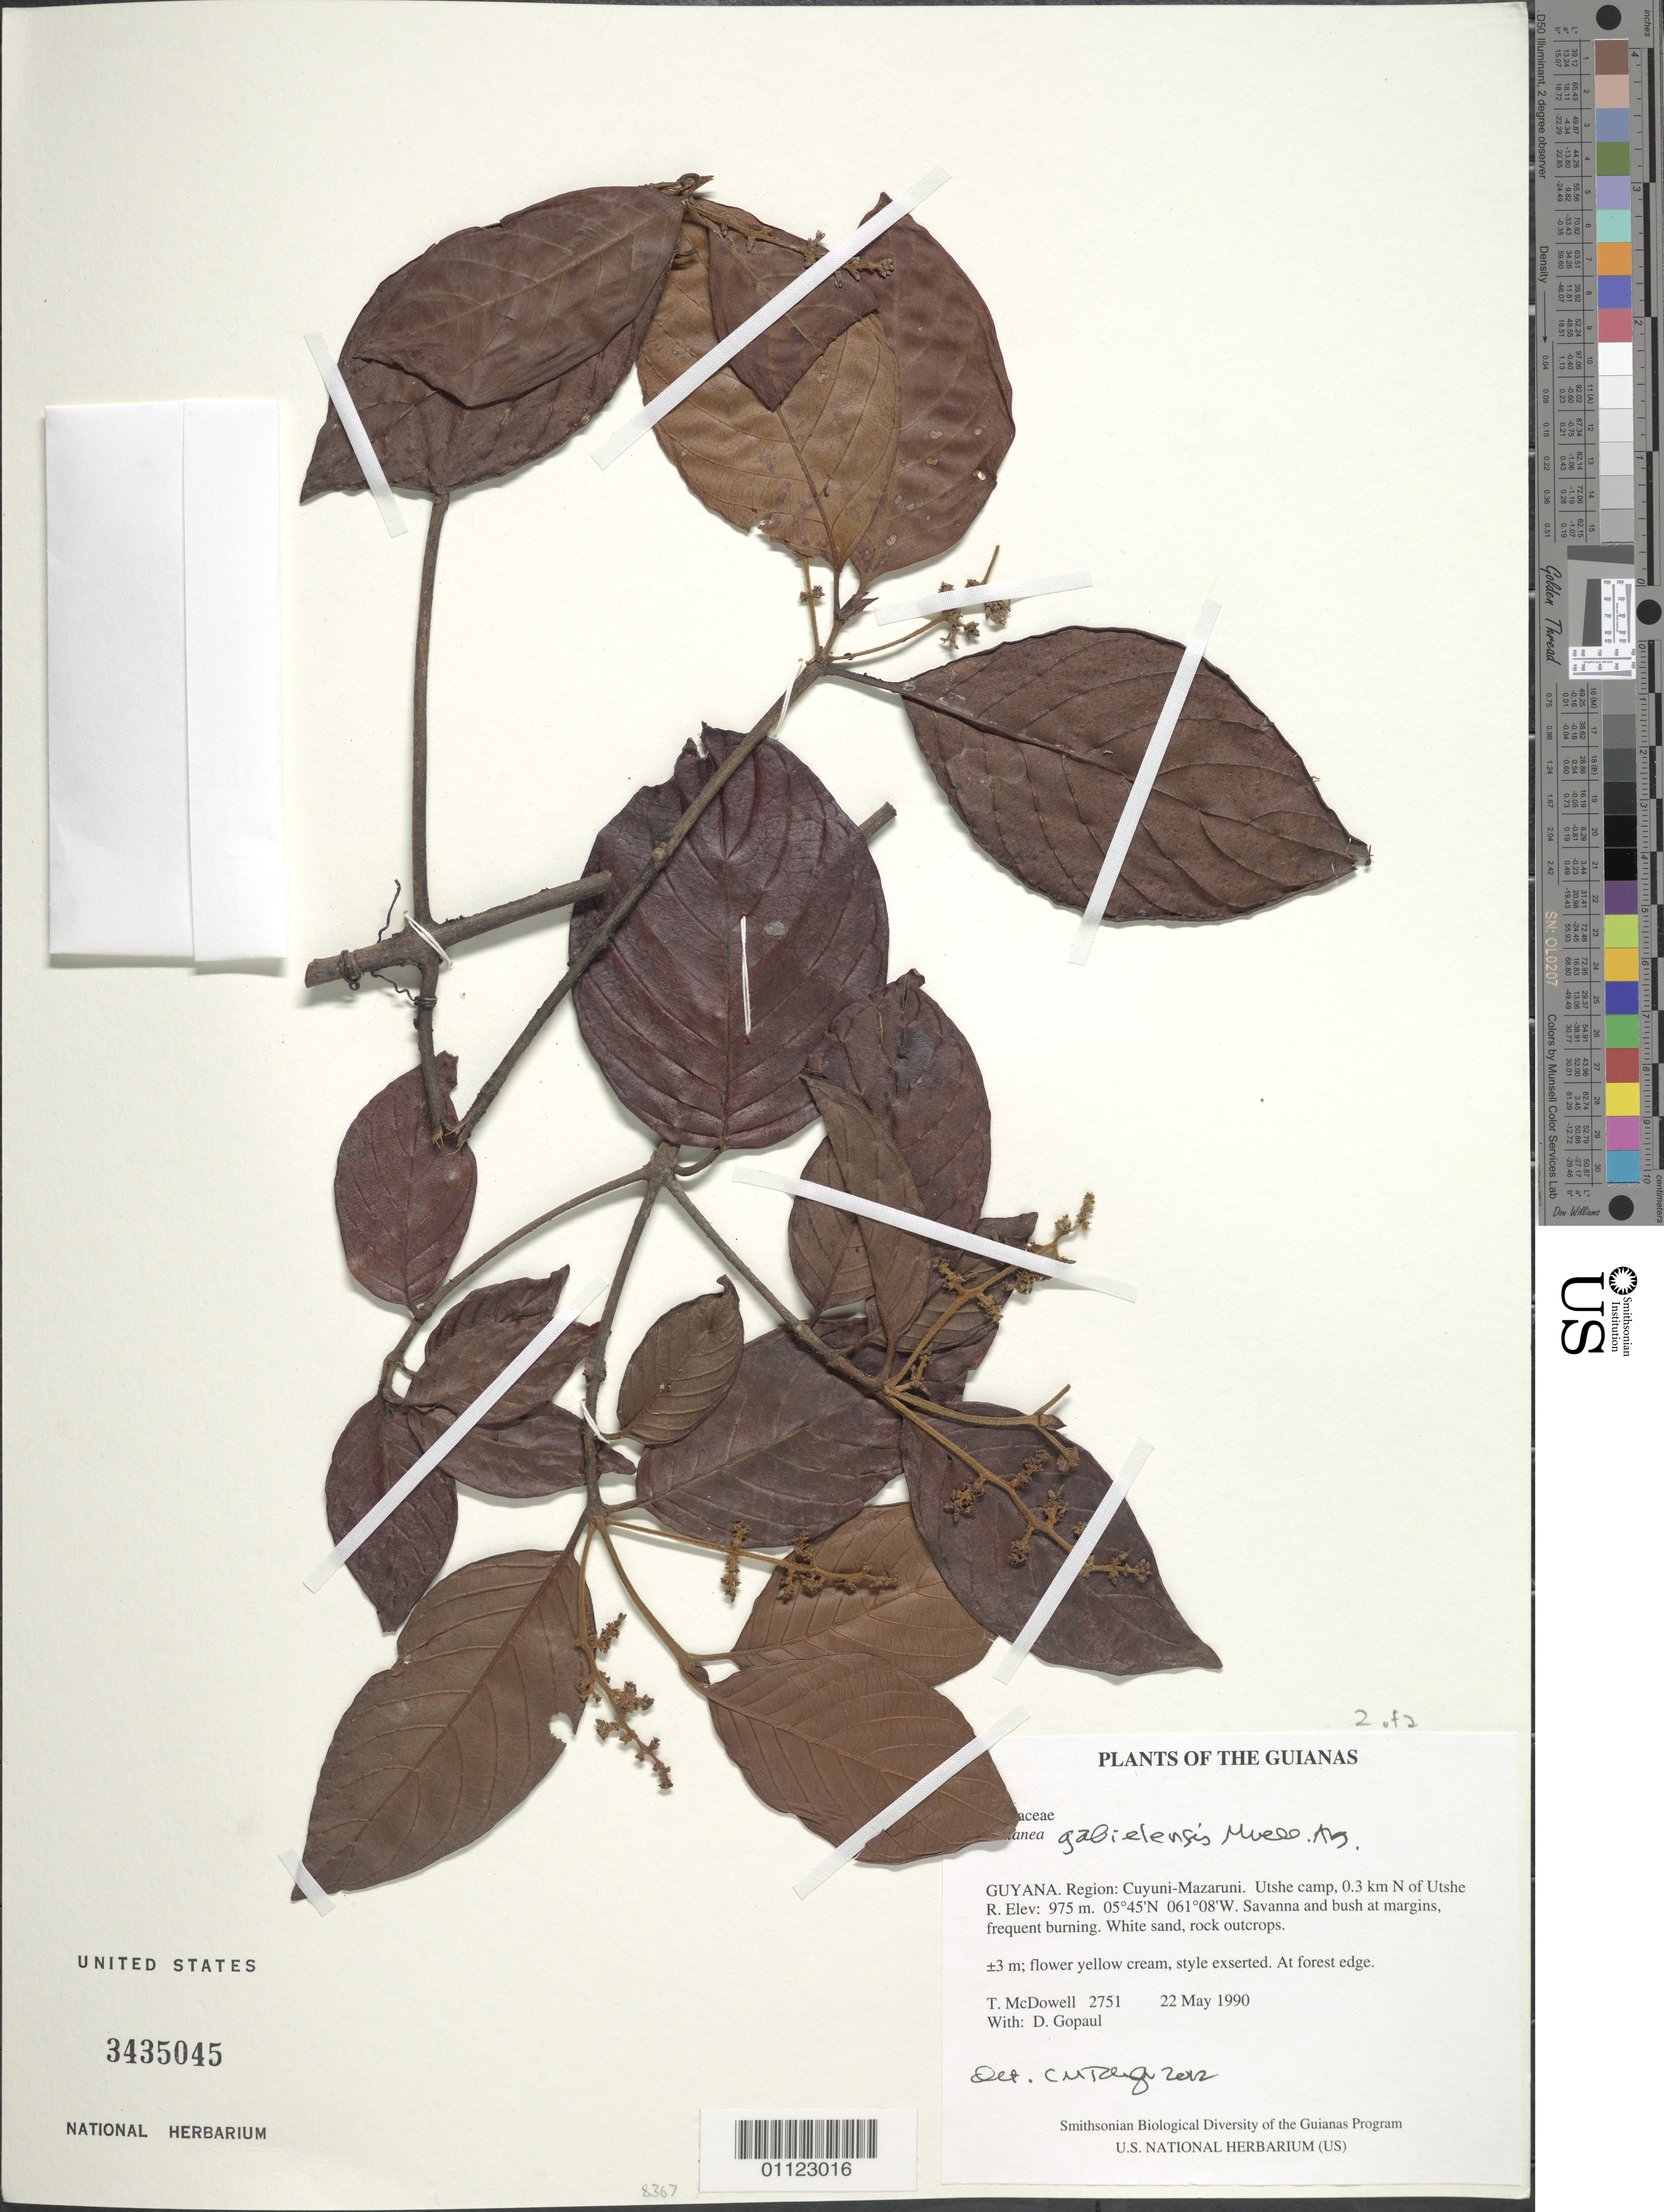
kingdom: Plantae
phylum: Tracheophyta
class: Magnoliopsida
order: Gentianales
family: Rubiaceae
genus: Malanea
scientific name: Malanea gabrielensis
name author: Müll. Arg.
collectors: T. McDowell & D. Gopaul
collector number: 2751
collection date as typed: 22 May 1990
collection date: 1990-05-22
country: Guyana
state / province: Cuyuni-Mazaruni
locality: Utshi camp, 0.3 km N of Utshi R, just S of forest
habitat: Savanna and bush at margins, frequent burning. White sand, rock outcrops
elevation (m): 975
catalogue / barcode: US 3435045